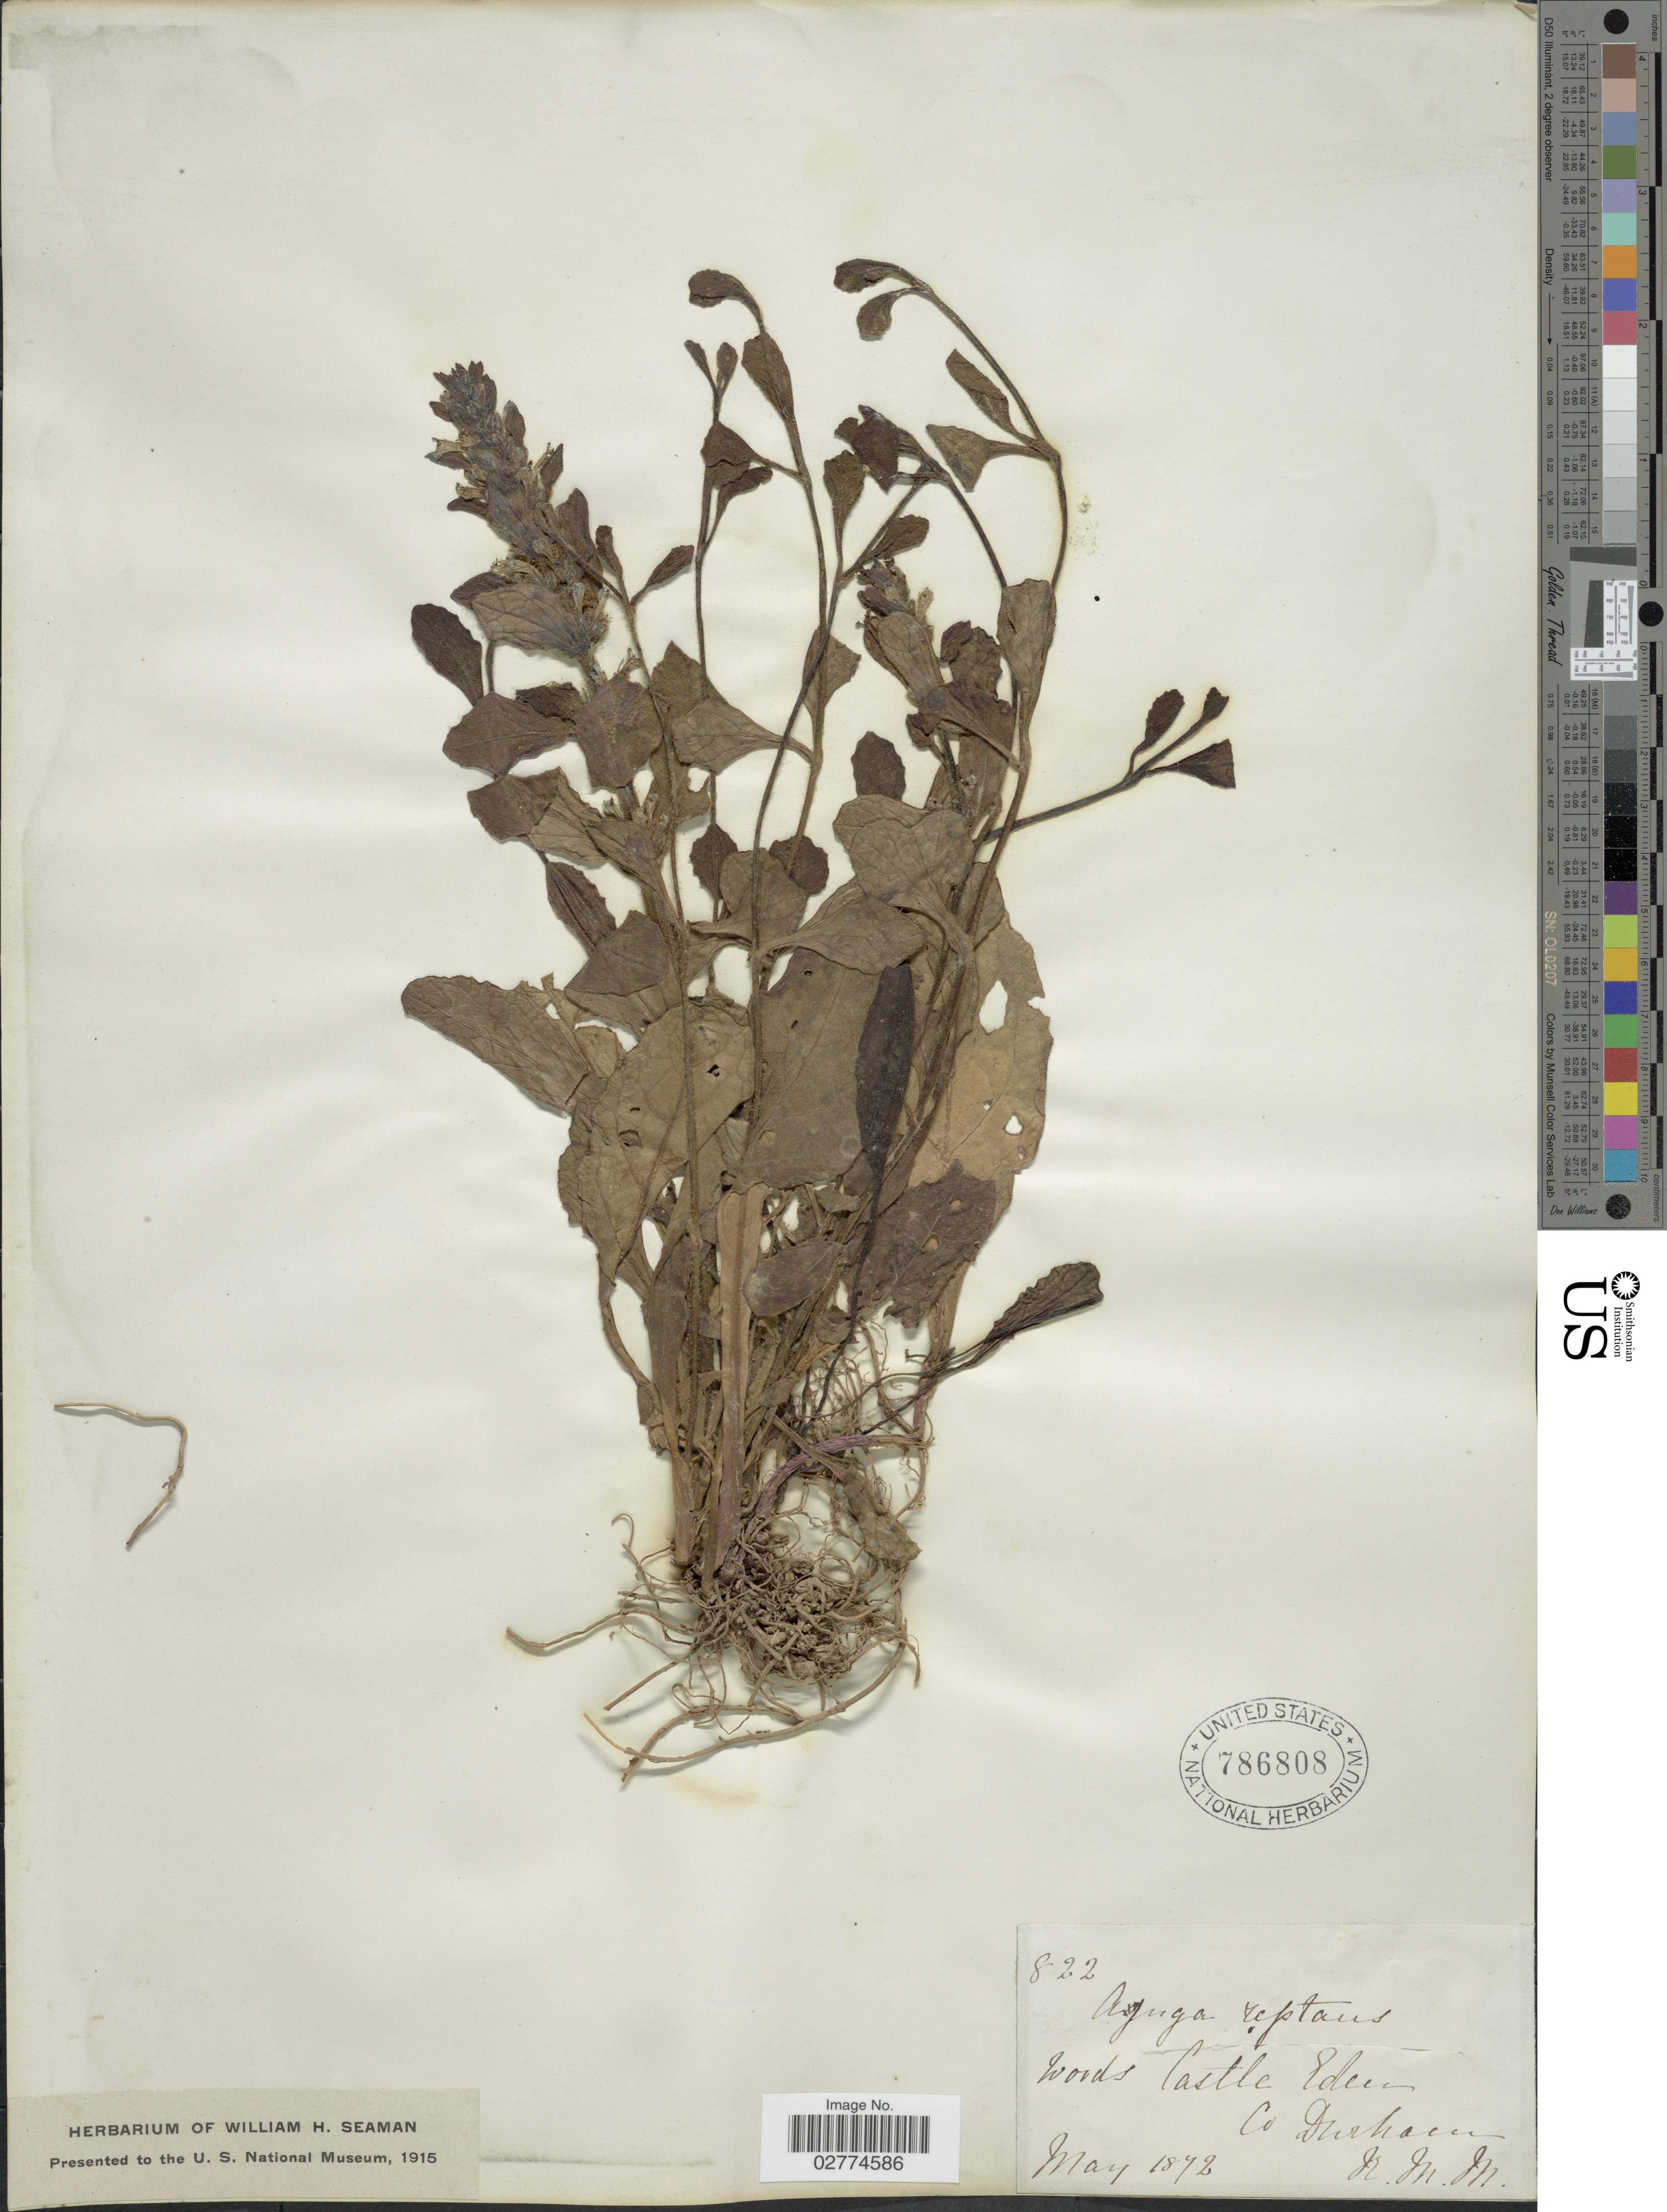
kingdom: Plantae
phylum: Tracheophyta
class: Magnoliopsida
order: Lamiales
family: Lamiaceae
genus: Ajuga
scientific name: Ajuga reptans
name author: L.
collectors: N. M. M.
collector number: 822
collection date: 1872-05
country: United Kingdom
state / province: England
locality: Woods Castle Eden, Co Durham.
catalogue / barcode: US 786808